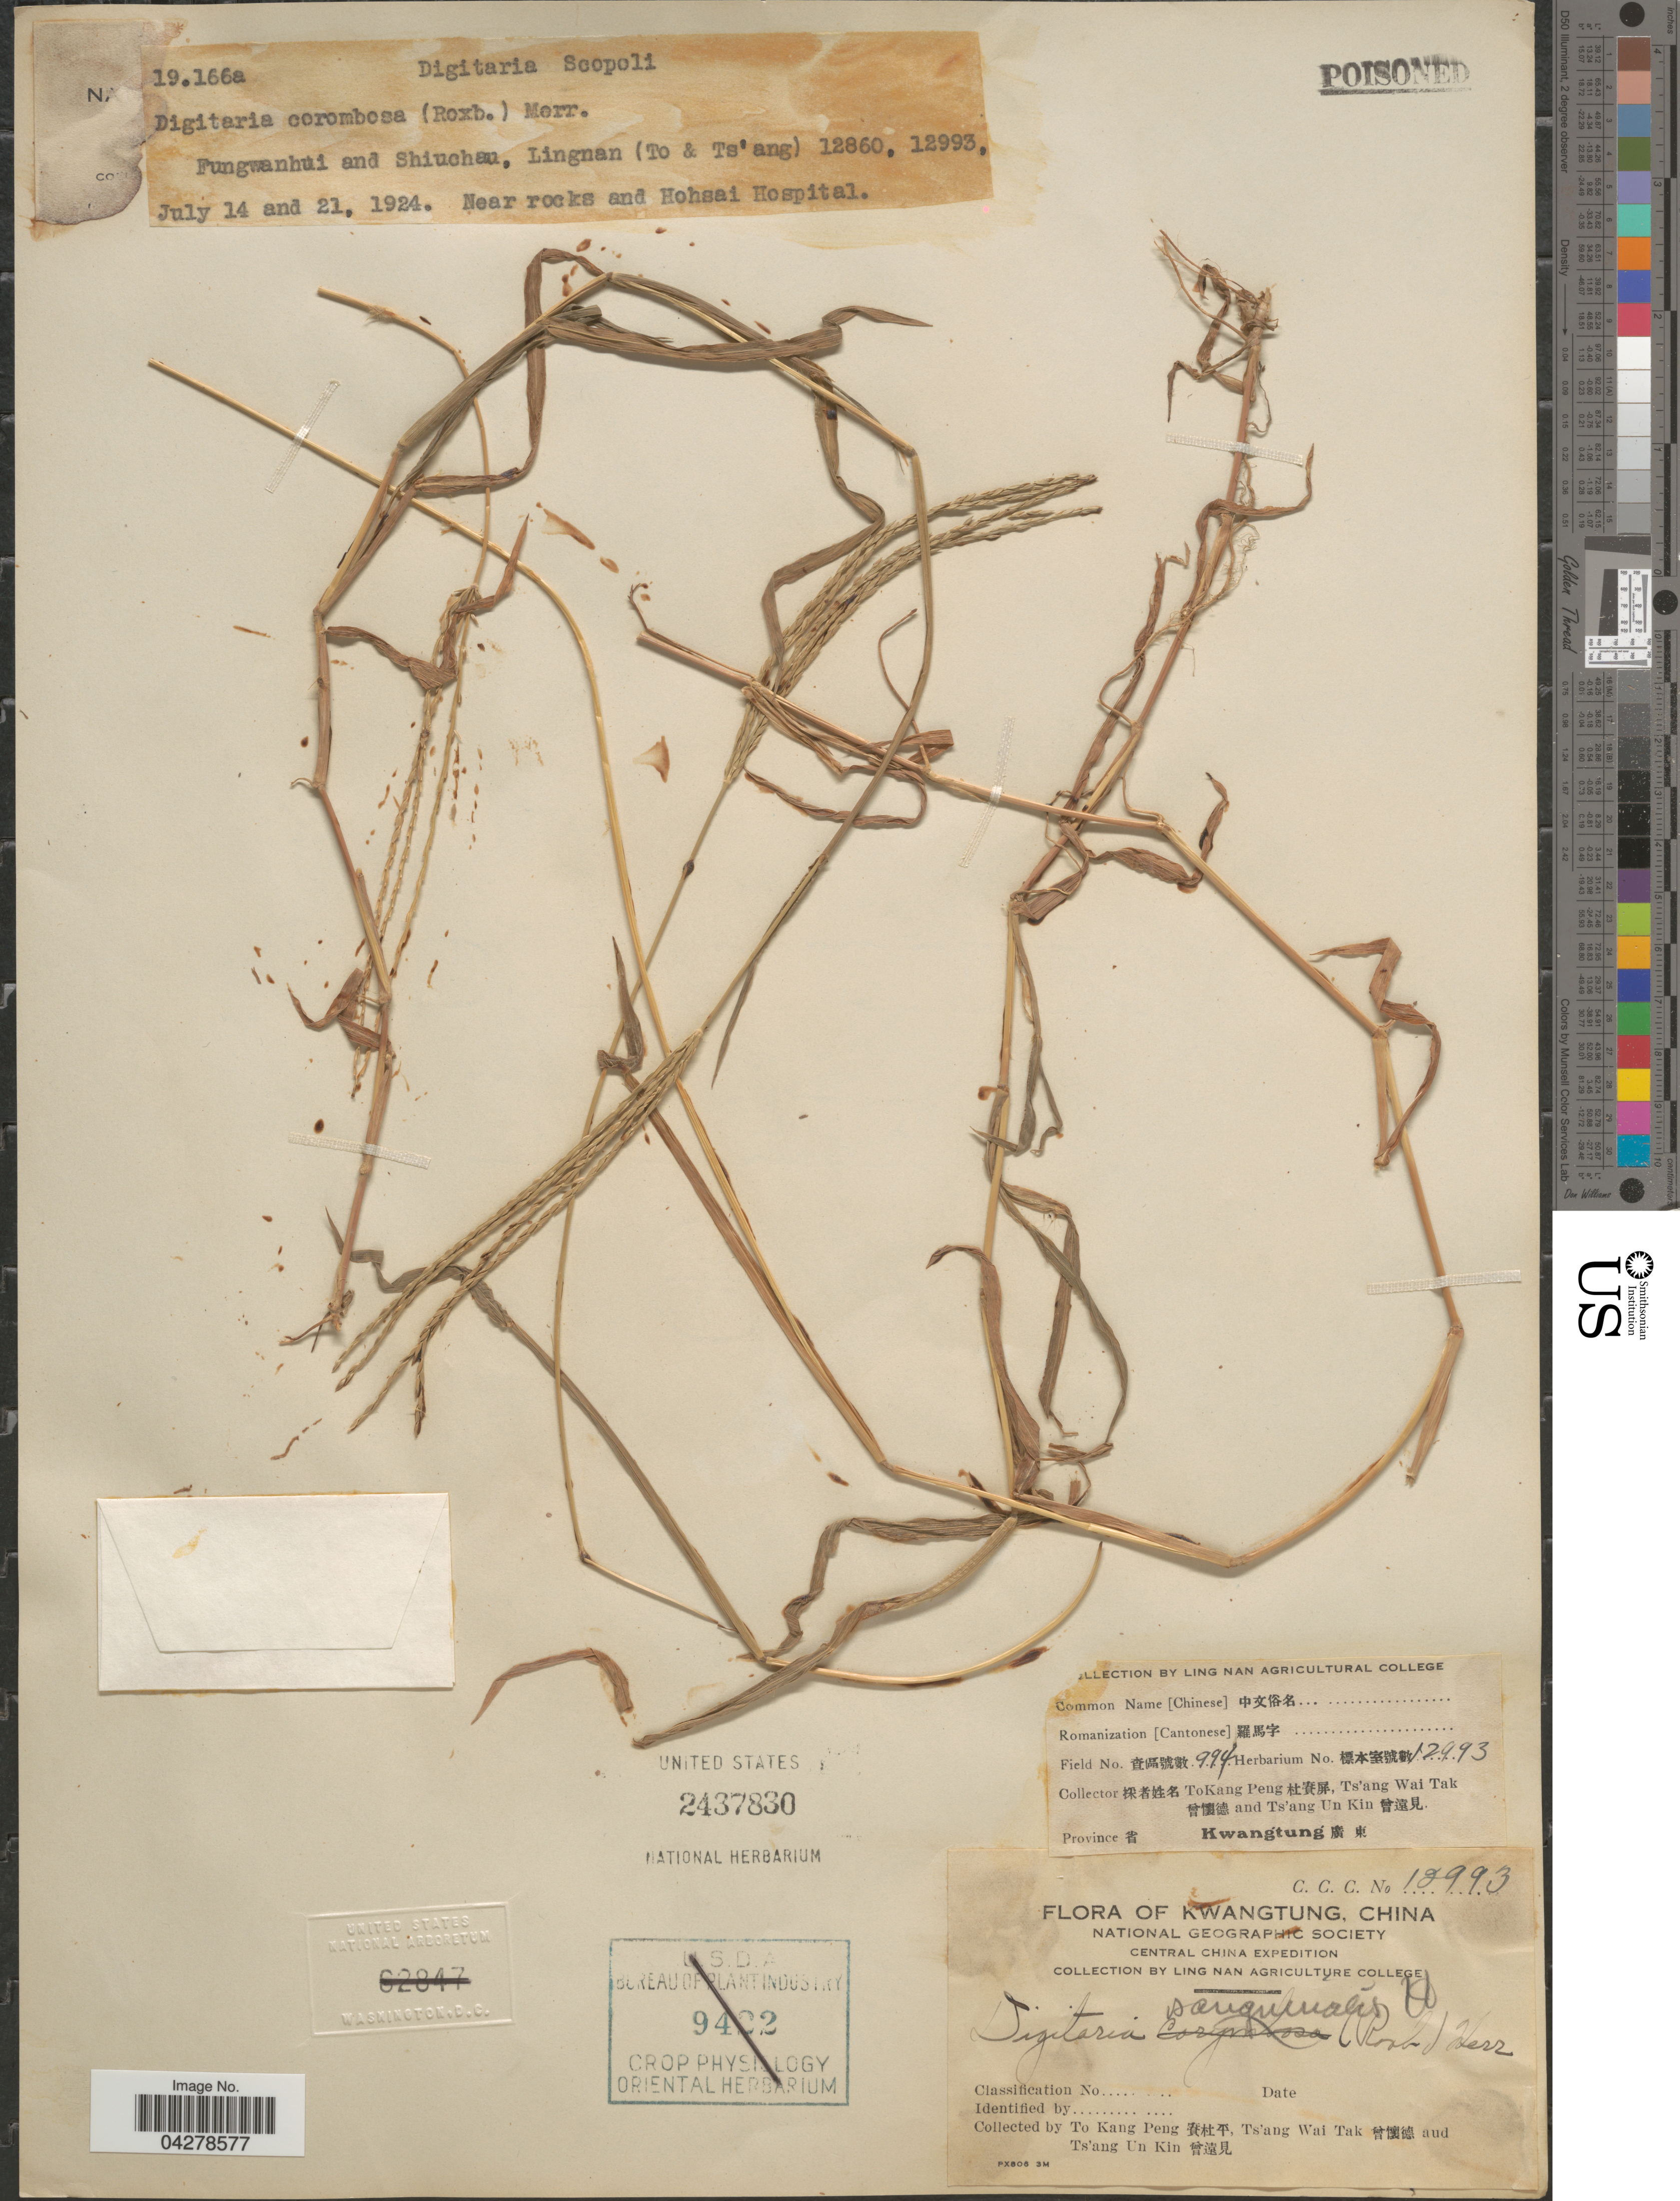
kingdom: Plantae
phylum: Tracheophyta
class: Liliopsida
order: Poales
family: Poaceae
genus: Digitaria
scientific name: Digitaria sanguinalis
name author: (L.) Scop.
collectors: To Kang P'eng, W. T. Tsang & U. K. Tsang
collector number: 994/12993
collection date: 1924-07-14/1924-07-21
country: China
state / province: Guangdong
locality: Central China E[Foreign script]pedition. South China. Province [Foreign script] Kwangtung [Foreign script]. Fungwanhui and Shiuchau, Lingnan (To & Ts'ang). Near rocks and Hohsai Hospital.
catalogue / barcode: US 2437830